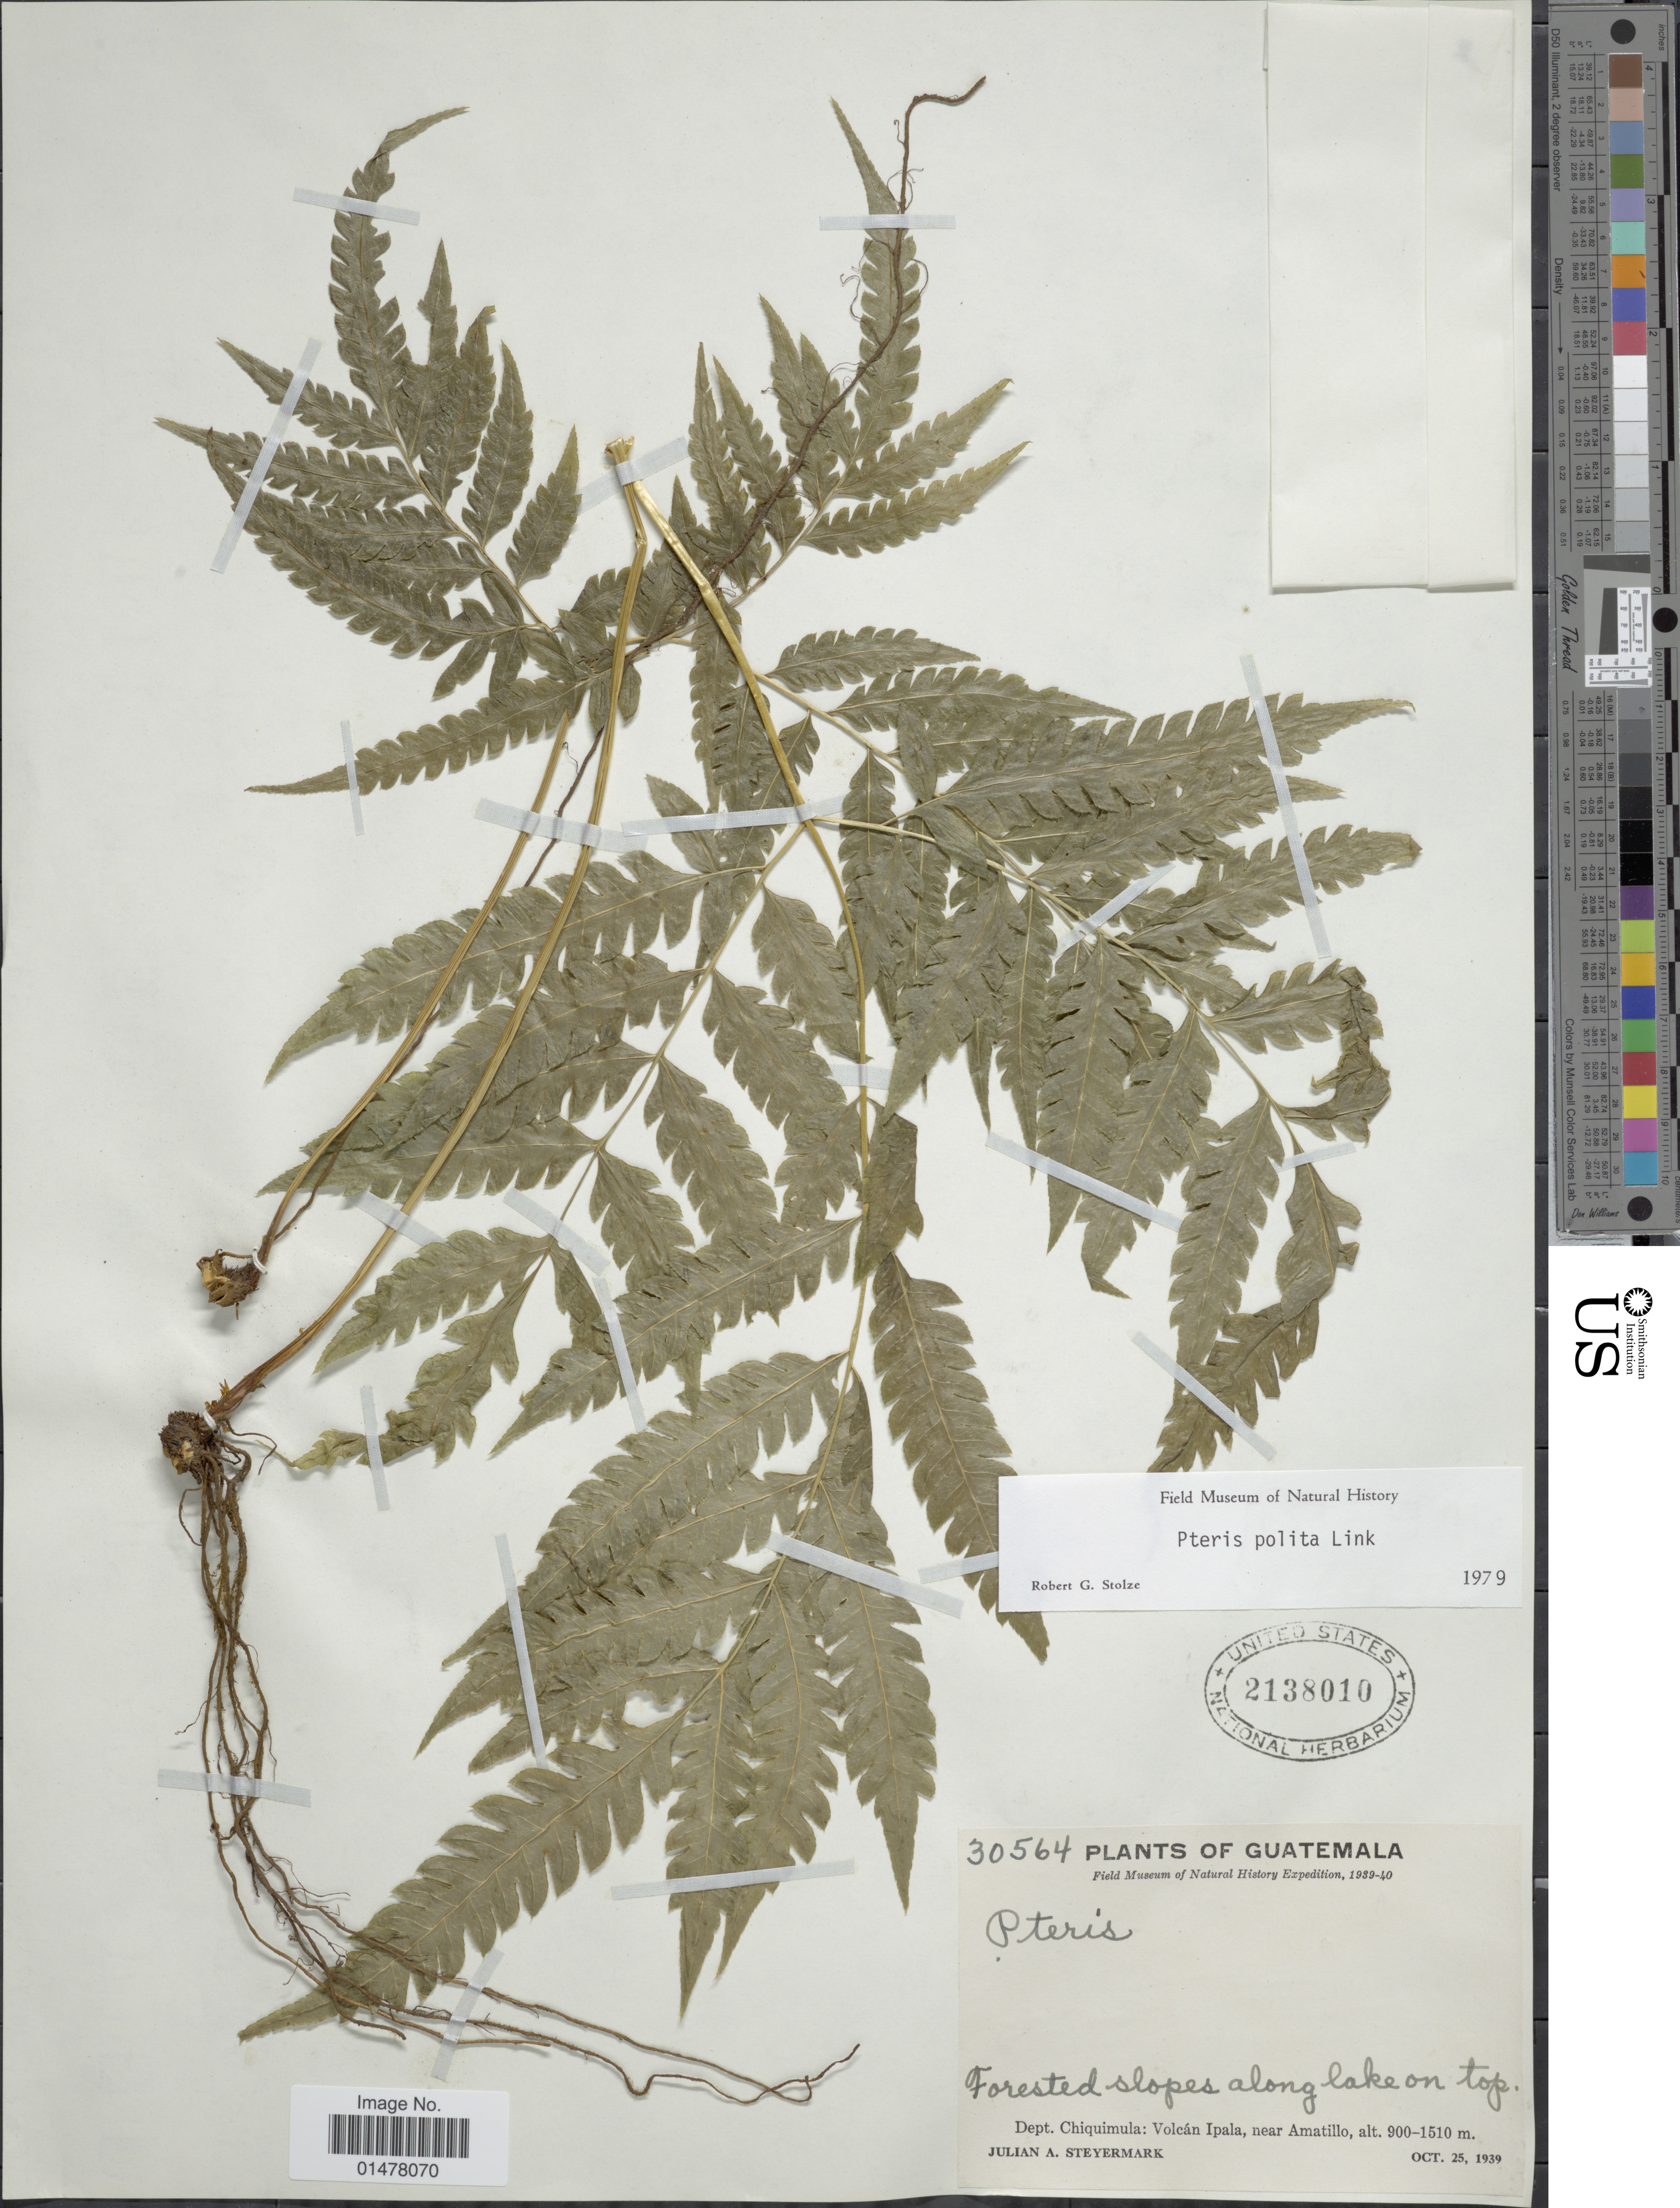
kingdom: Plantae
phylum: Tracheophyta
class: Polypodiopsida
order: Polypodiales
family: Pteridaceae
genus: Pteris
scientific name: Pteris propinqua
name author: J. Agardh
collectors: J. Steyermark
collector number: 30564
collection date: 1939-10-25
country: Guatemala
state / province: Chiquimula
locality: Plants of Guatemala, forested slopes along lake on top, Dept. Chiquimula: volcan Ipala, near Amatillo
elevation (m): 900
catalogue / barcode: US 2138010